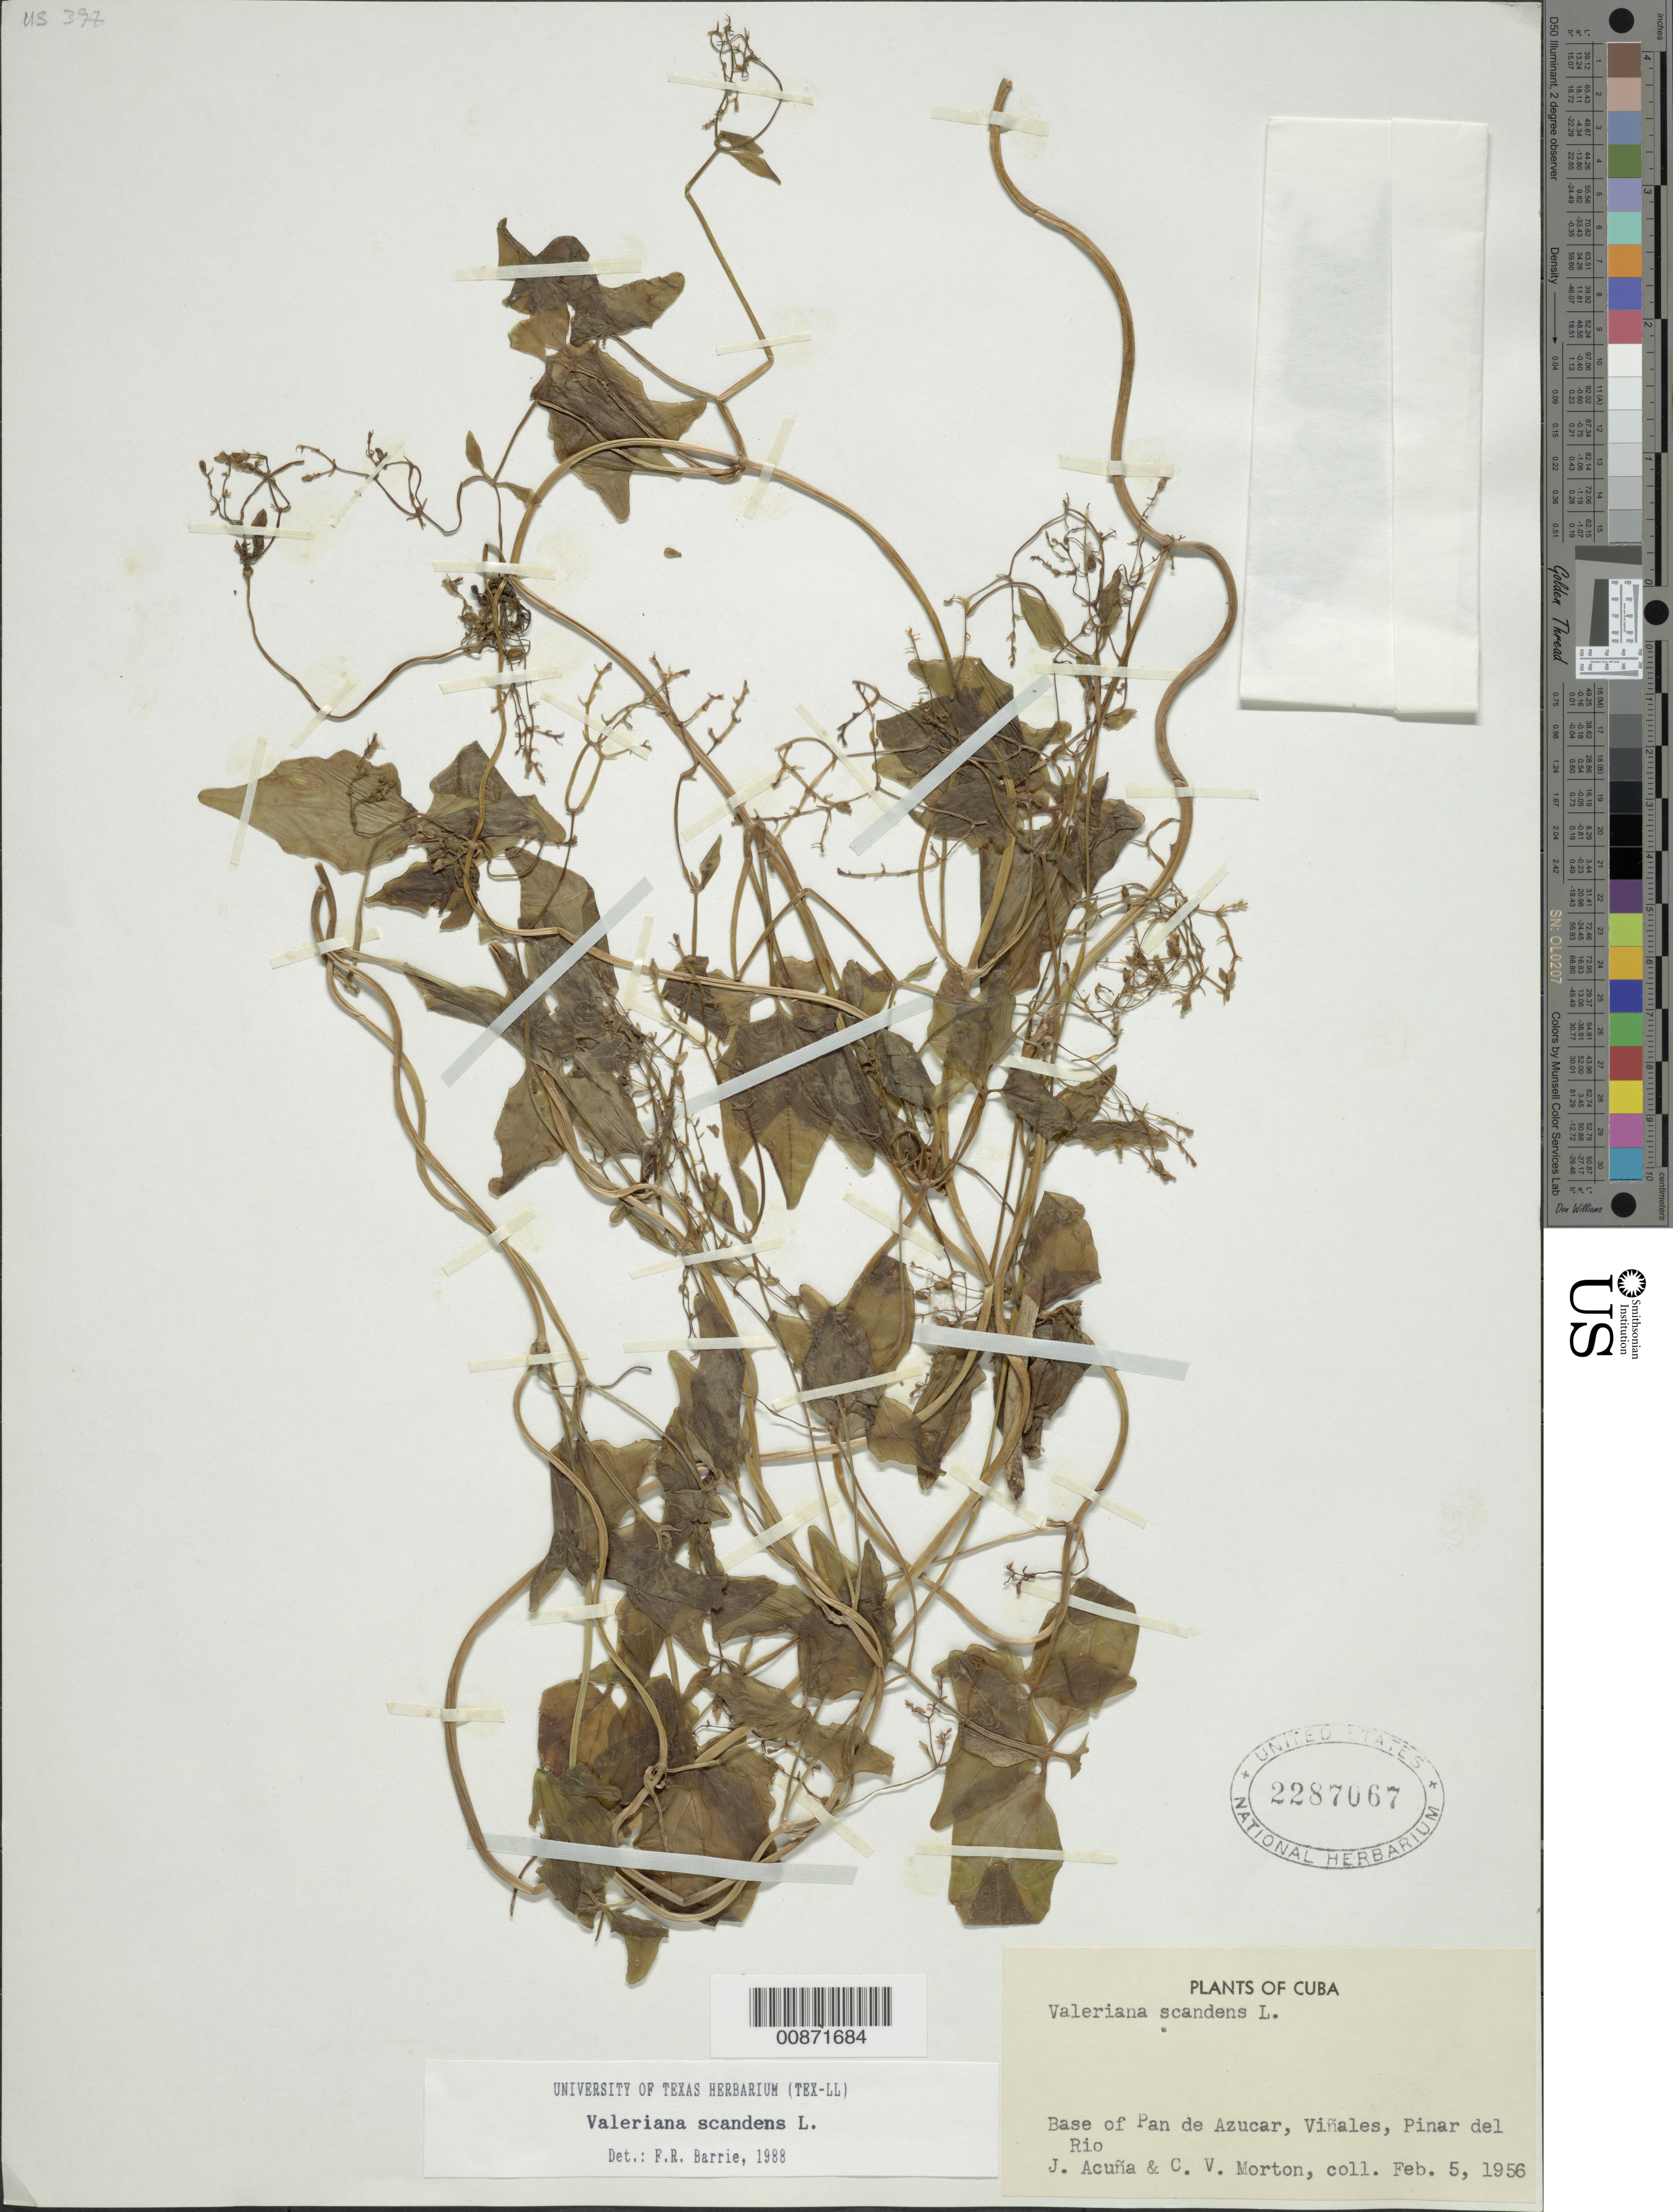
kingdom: Plantae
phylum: Tracheophyta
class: Magnoliopsida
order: Dipsacales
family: Caprifoliaceae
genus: Valeriana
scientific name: Valeriana scandens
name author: L.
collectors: J. Acuña & C. V. Morton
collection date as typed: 05 Feb 1956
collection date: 1956-02-05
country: Cuba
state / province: Pinar del Río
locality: Base of Pan de Azúcar, Viñales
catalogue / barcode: US 2287067